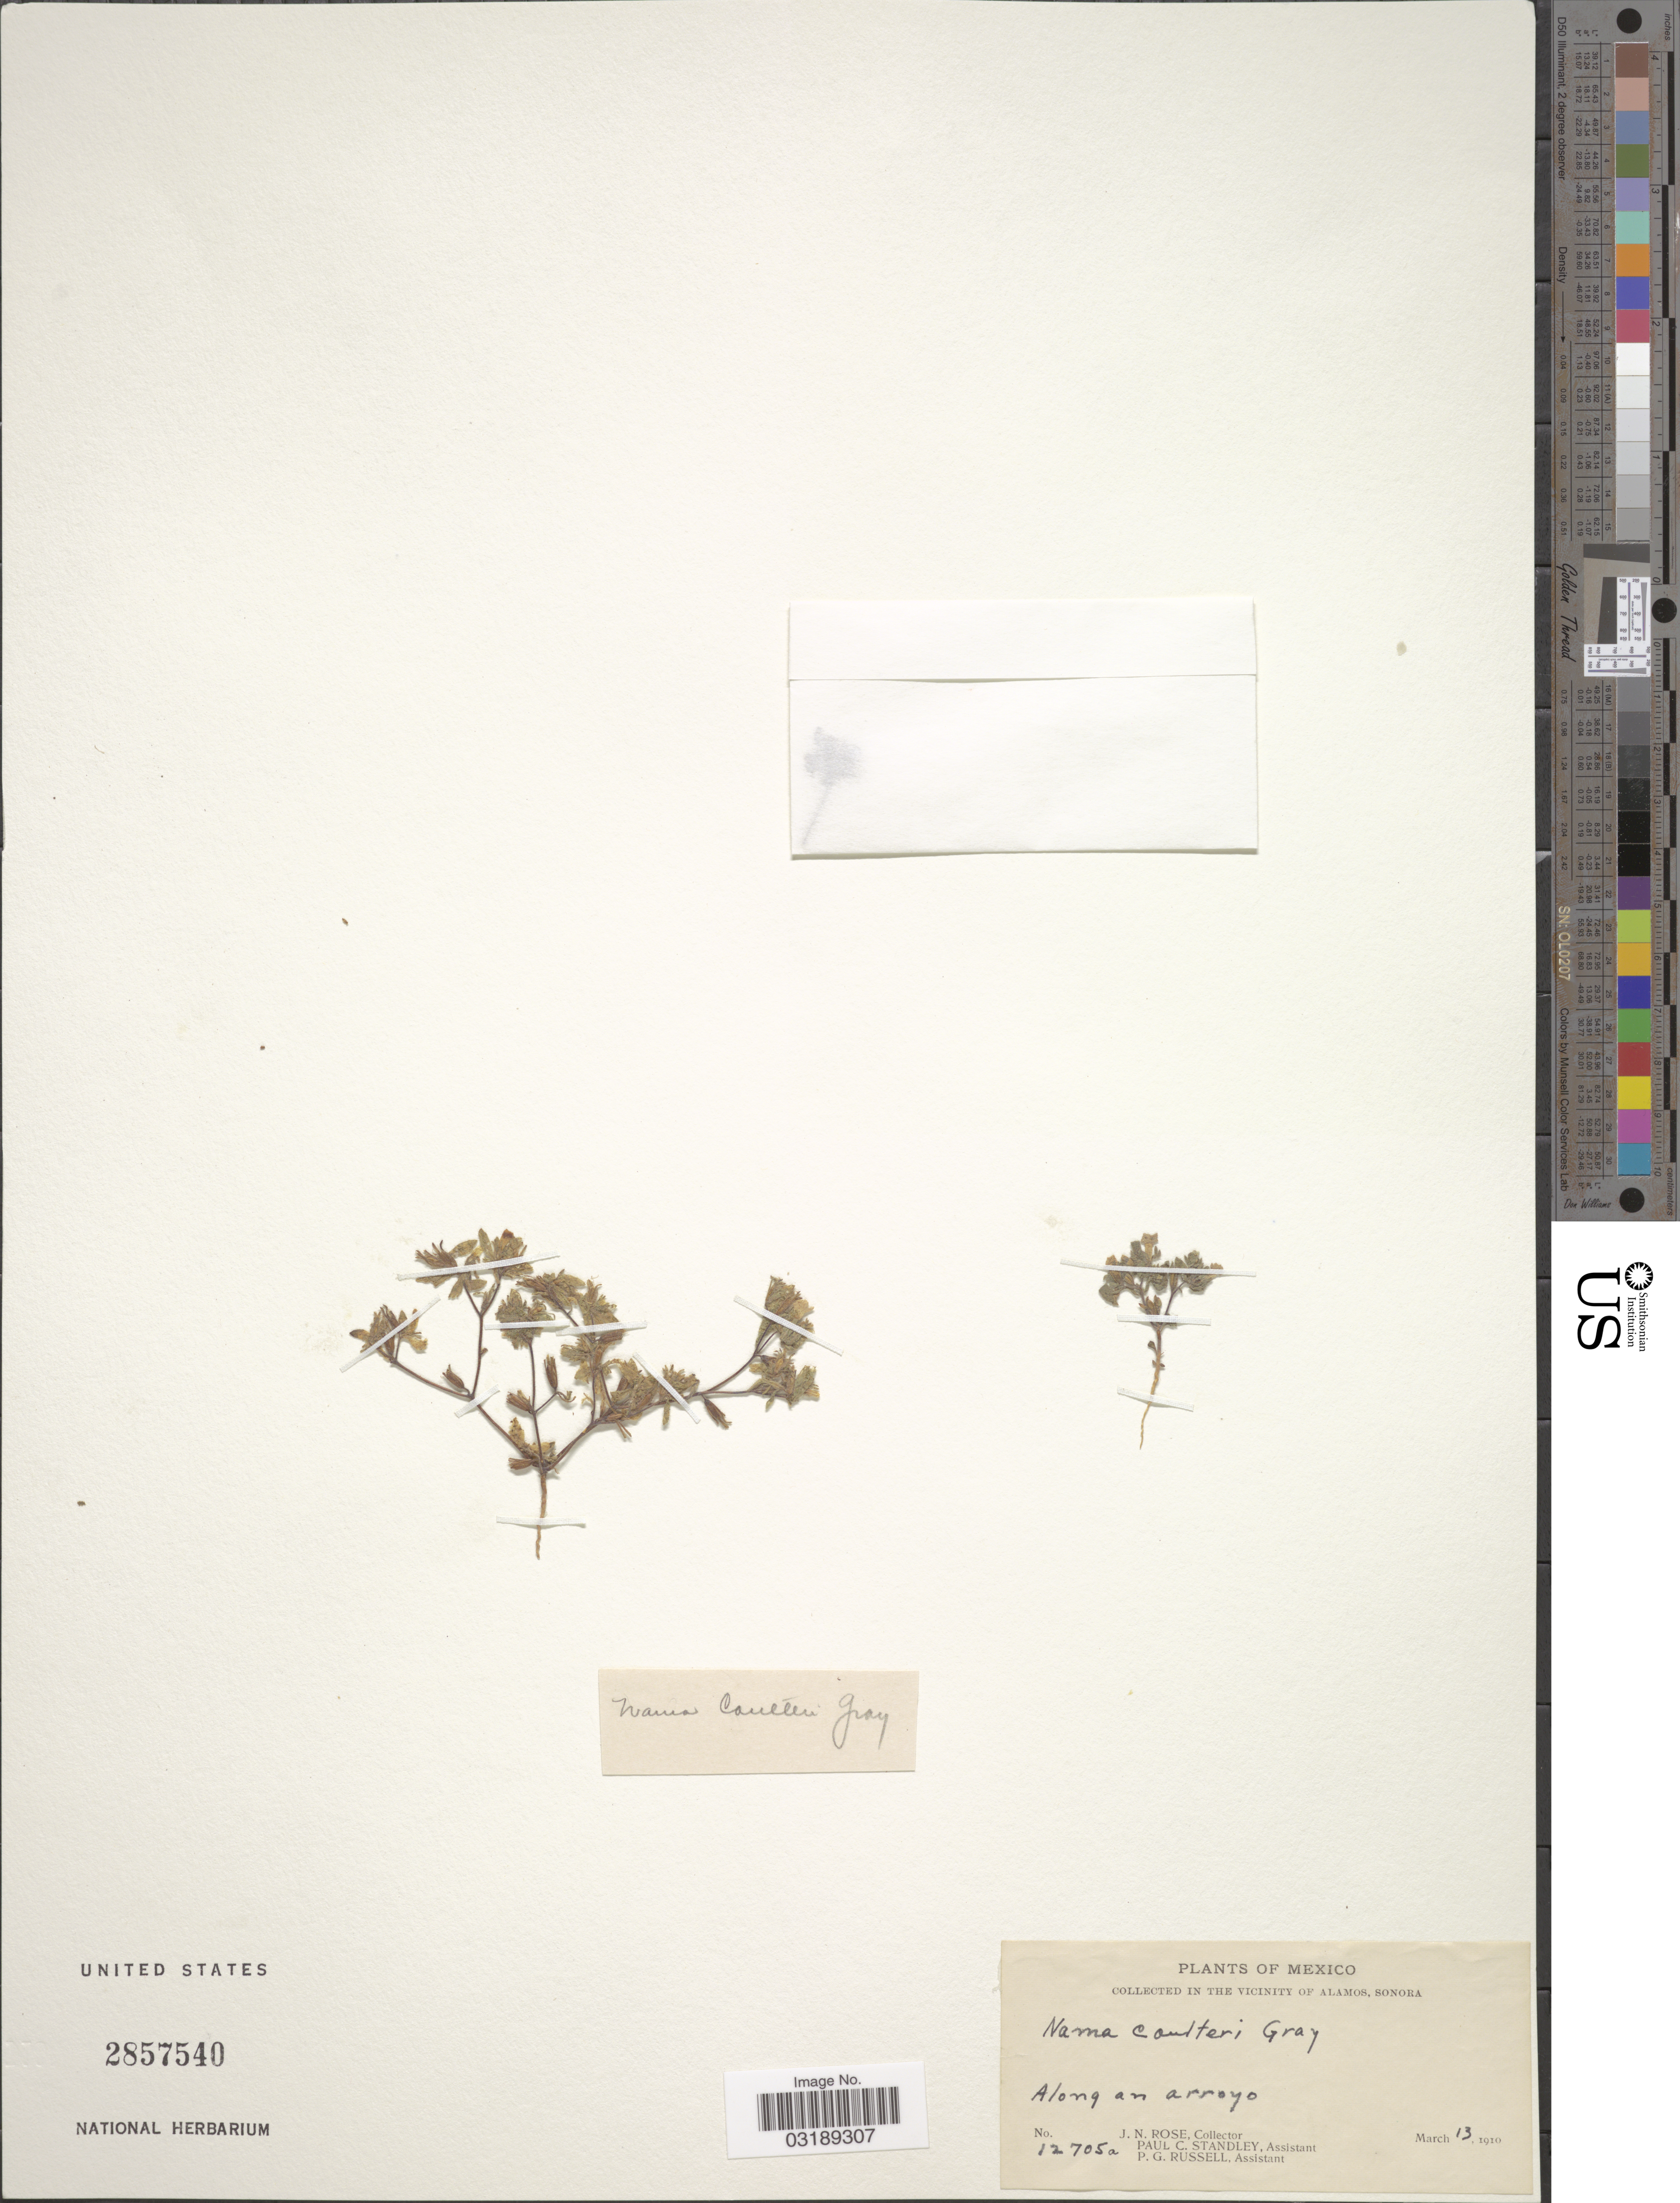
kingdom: Plantae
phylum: Tracheophyta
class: Magnoliopsida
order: Boraginales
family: Namaceae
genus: Nama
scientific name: Nama coulteri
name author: A. Gray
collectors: J. N. Rose, P. C. Standley & P. G. Russell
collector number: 12705a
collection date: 1910-03-13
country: Mexico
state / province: Sonora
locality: In the vicinity of Alamos, Along an arroyo.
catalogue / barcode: US 2857540